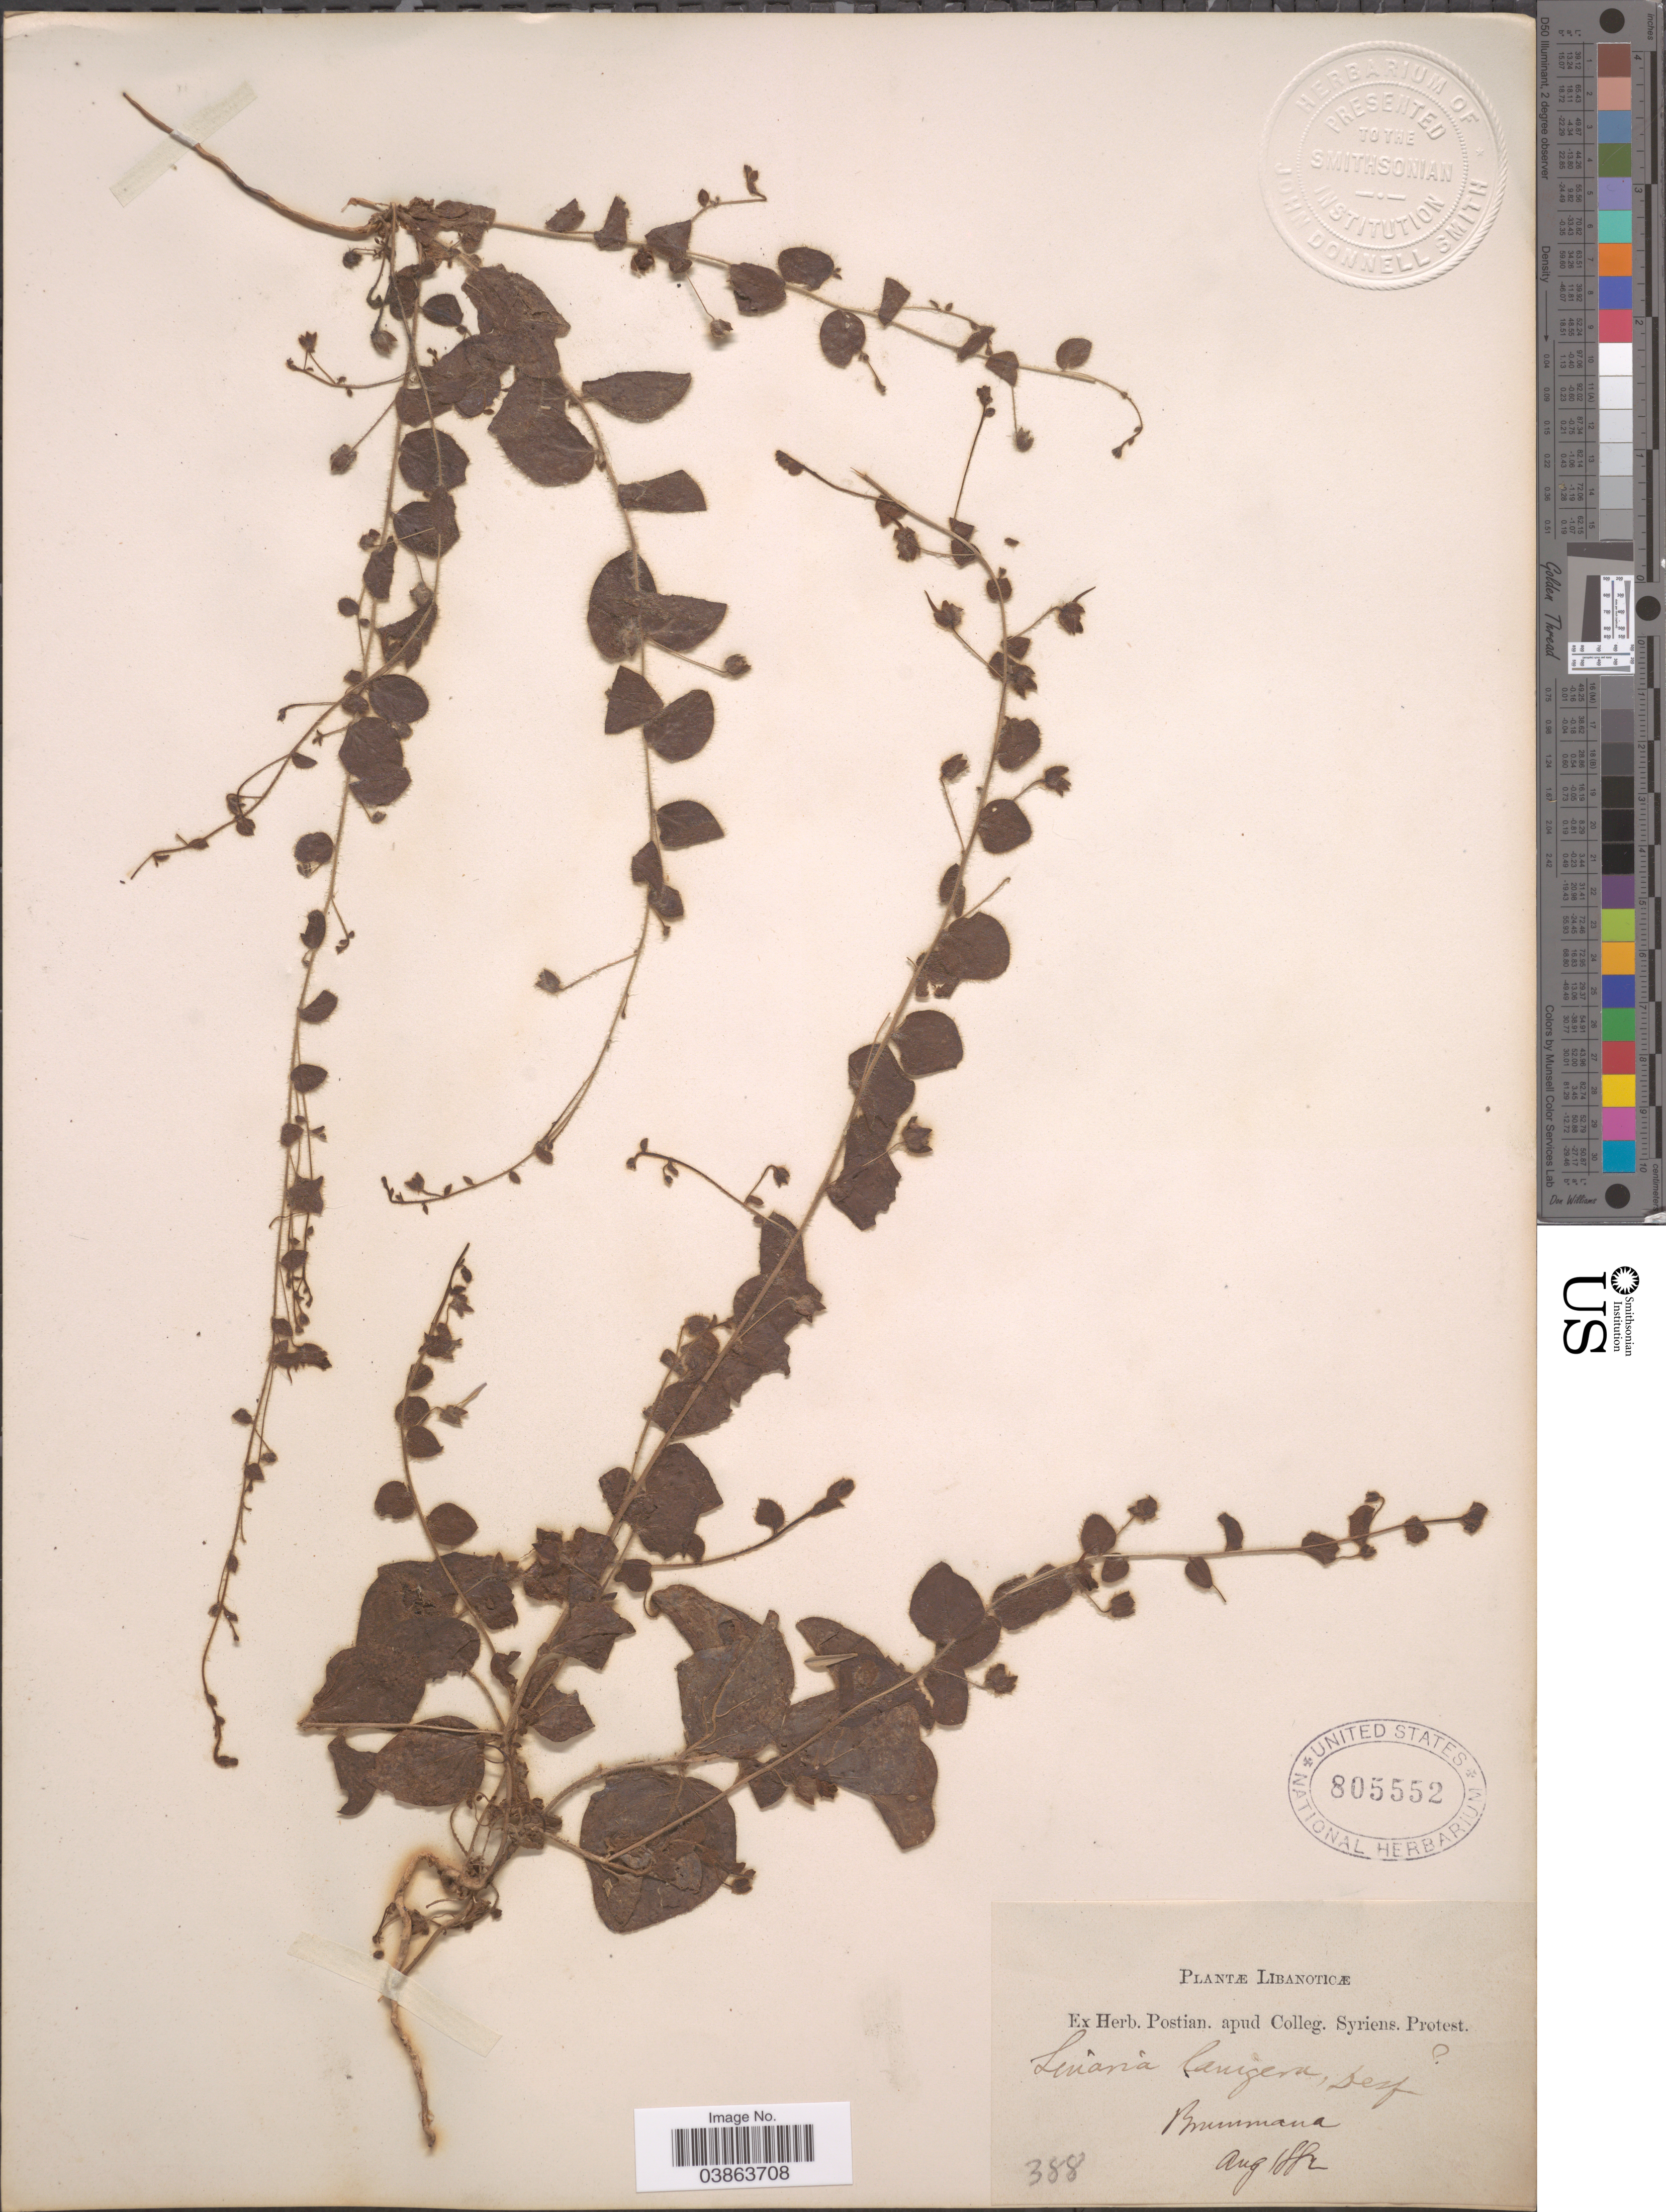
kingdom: Plantae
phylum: Tracheophyta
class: Magnoliopsida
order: Lamiales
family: Plantaginaceae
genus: Linaria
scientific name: Linaria lanigera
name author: Desf.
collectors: ex herb. Postian. apud Colleg. Syriens. Protest. USE "Fannie P. A. Shepard" (10308853) AS PRIMARY COLLECTOR INSTEAD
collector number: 388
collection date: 1882-08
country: Lebanon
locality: Libanoticæ. Brummana.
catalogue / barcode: US 805552